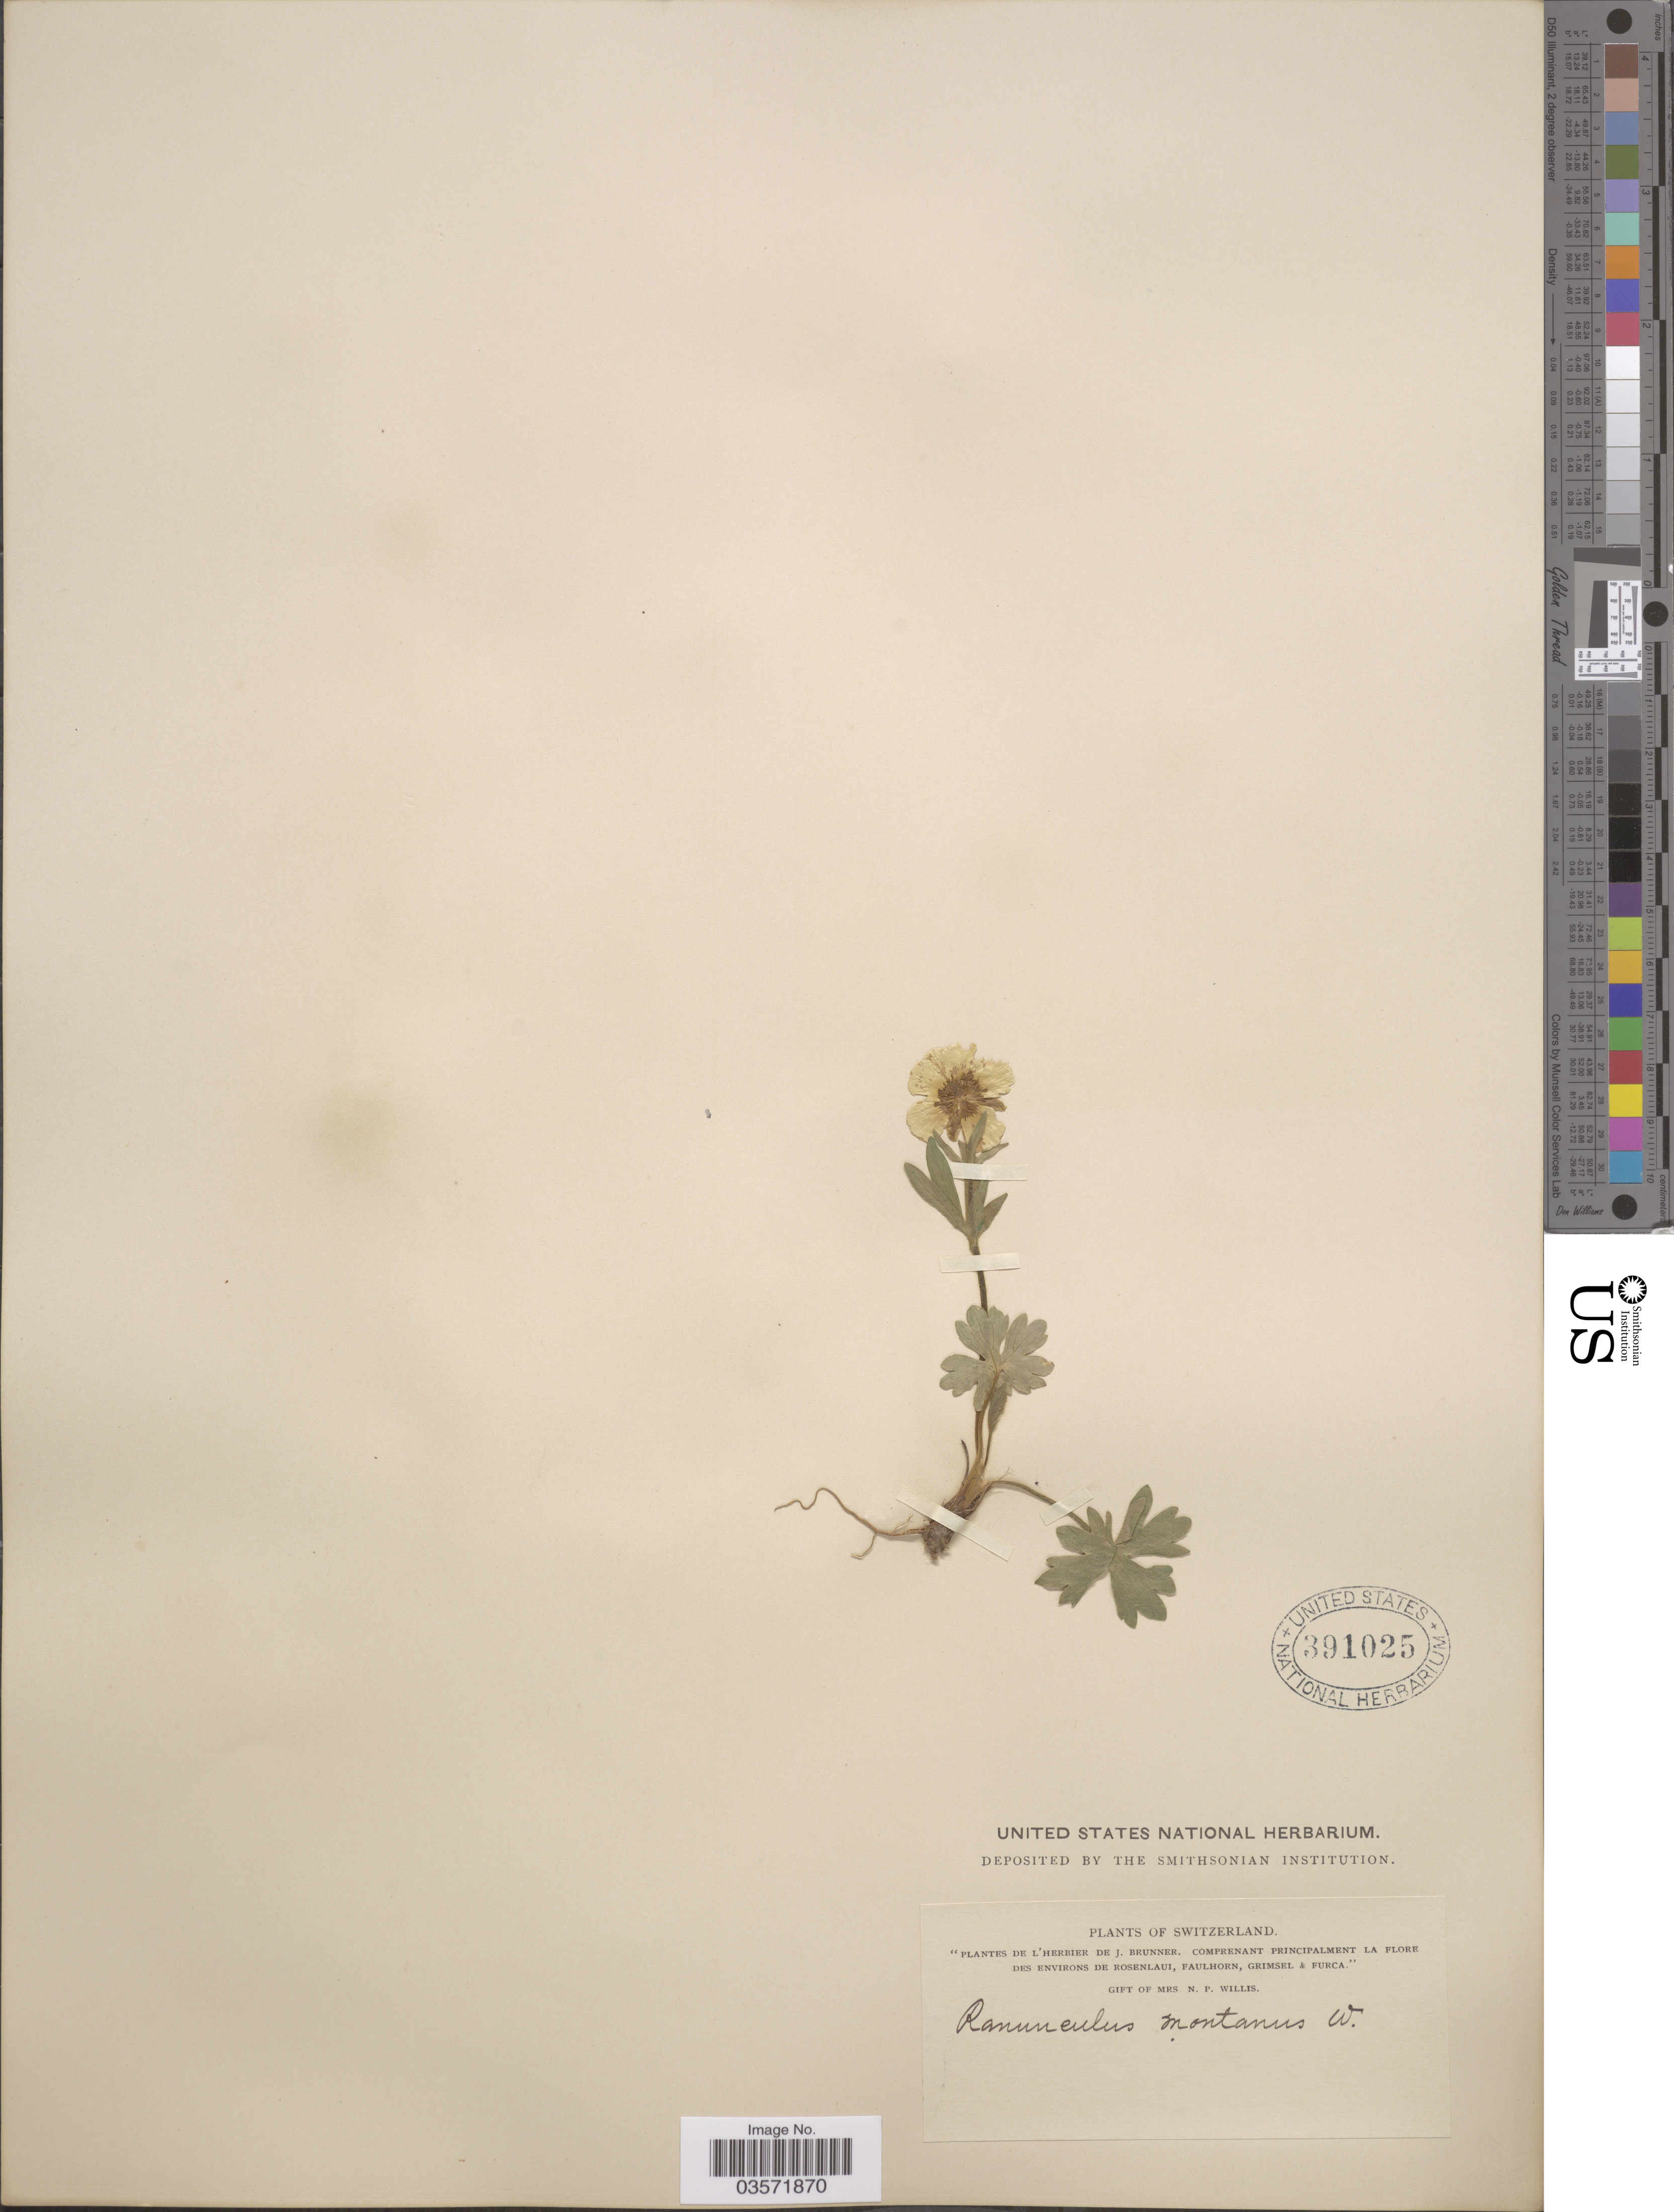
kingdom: Plantae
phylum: Tracheophyta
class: Magnoliopsida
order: Ranunculales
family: Ranunculaceae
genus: Ranunculus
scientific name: Ranunculus montanus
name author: Willd.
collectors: ex herb. J. Brunner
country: Switzerland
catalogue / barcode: US 391025